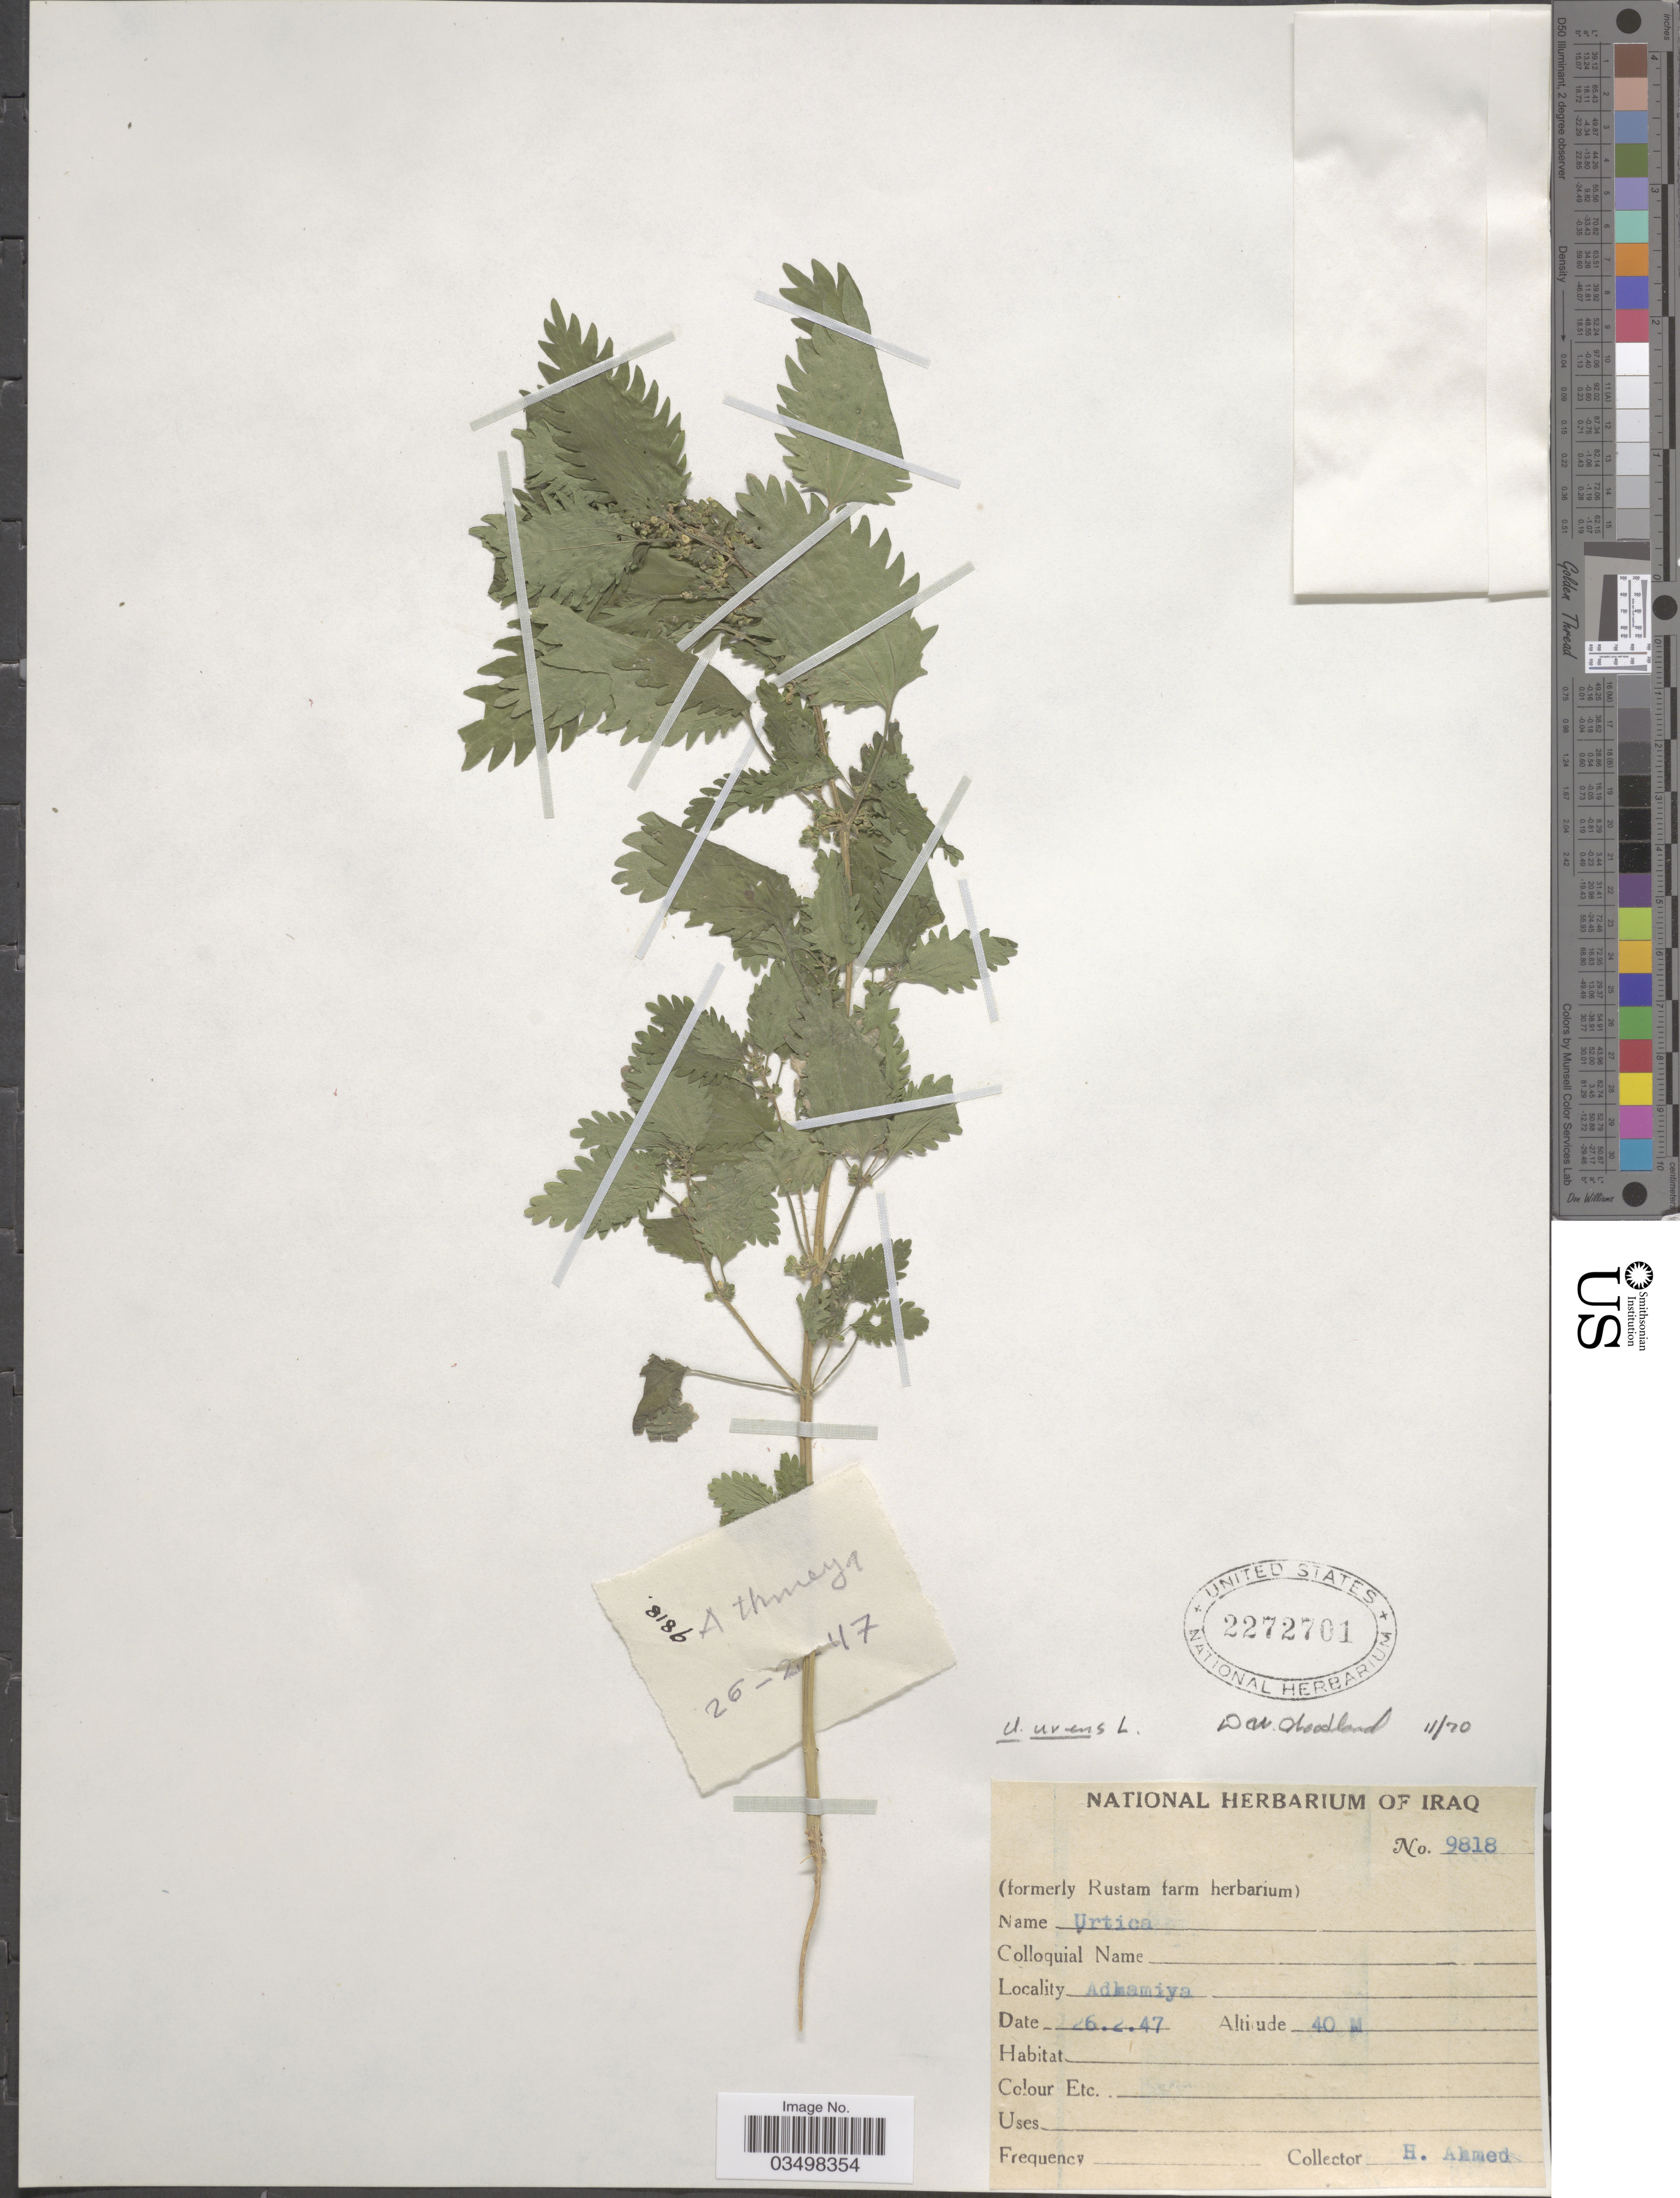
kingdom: Plantae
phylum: Tracheophyta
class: Magnoliopsida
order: Rosales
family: Urticaceae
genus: Urtica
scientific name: Urtica urens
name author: L.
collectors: H. Ahmed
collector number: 9818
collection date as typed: Transcribed d/m/y: 26/2/47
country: Iraq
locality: Adhamiya.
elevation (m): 40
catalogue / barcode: US 2272701